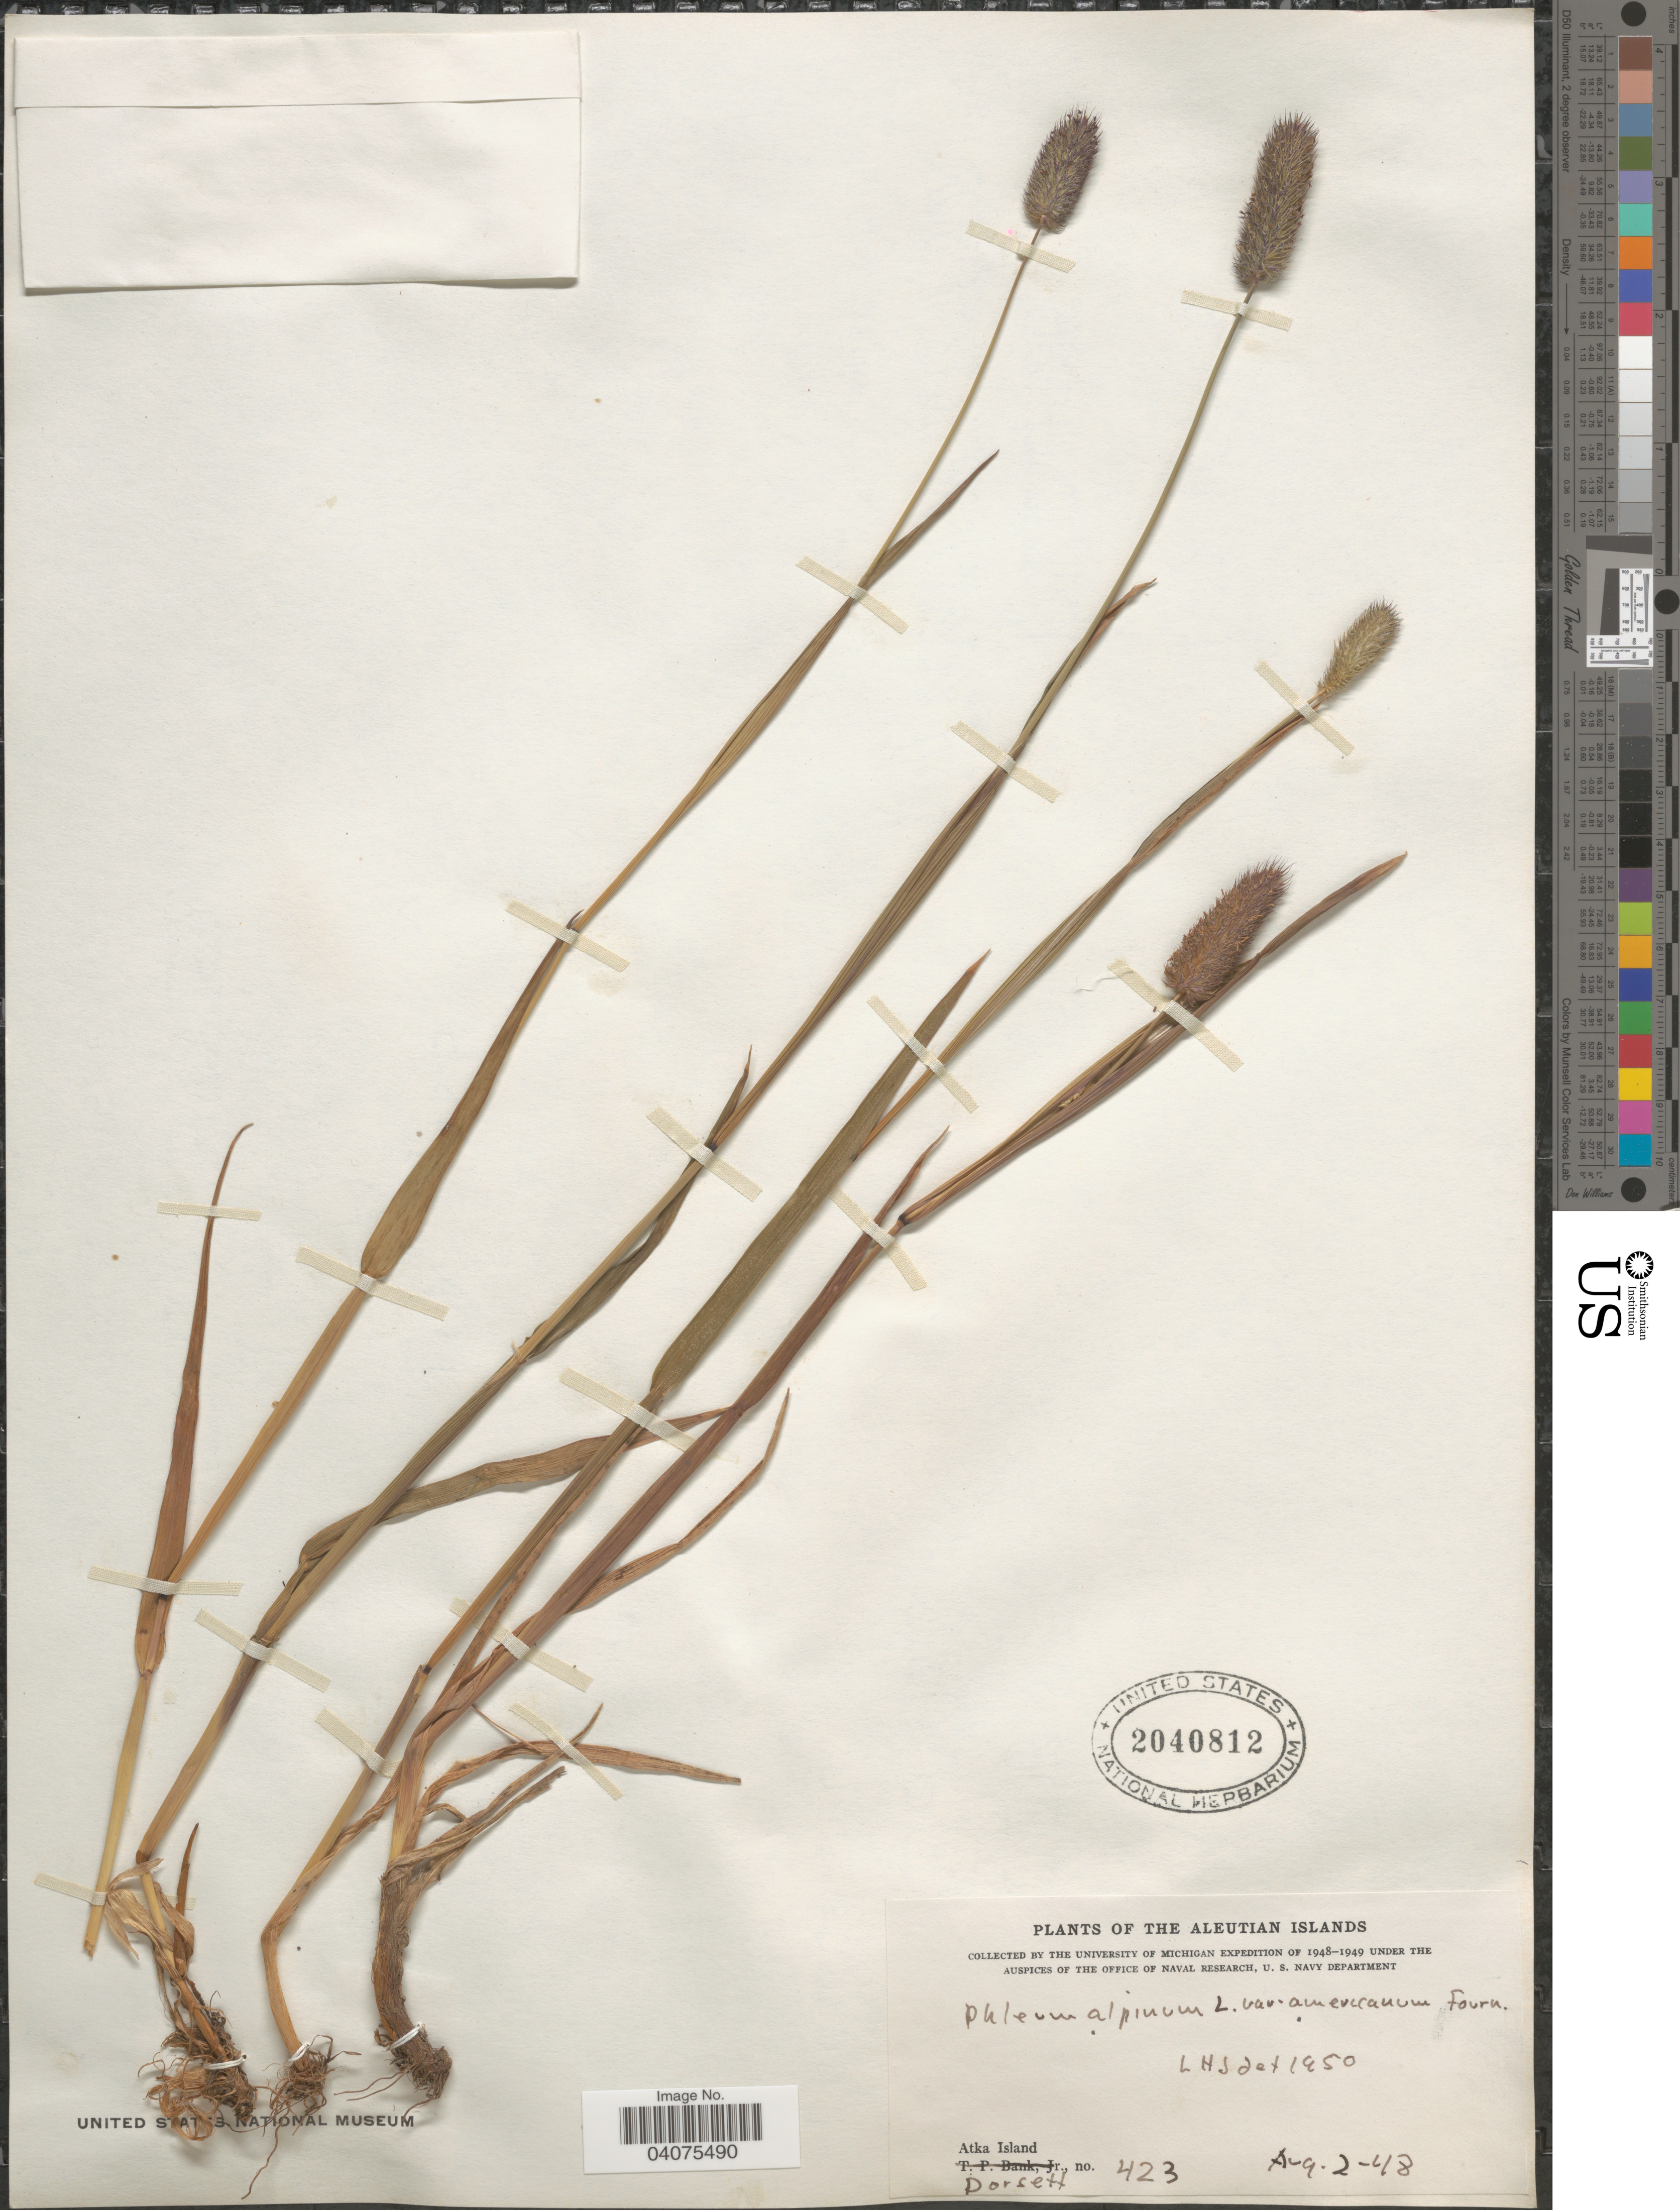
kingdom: Plantae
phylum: Tracheophyta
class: Liliopsida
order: Poales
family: Poaceae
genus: Phleum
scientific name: Phleum alpinum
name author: L.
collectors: -- Dorsett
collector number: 423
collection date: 1948-08-02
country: United States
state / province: Alaska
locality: Aleutian Islands. The University of Michigan Expedition of 1948-1949 under the auspices of the Office of Naval Research, U. S. Navy Department. Atka Island.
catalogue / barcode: US 2040812